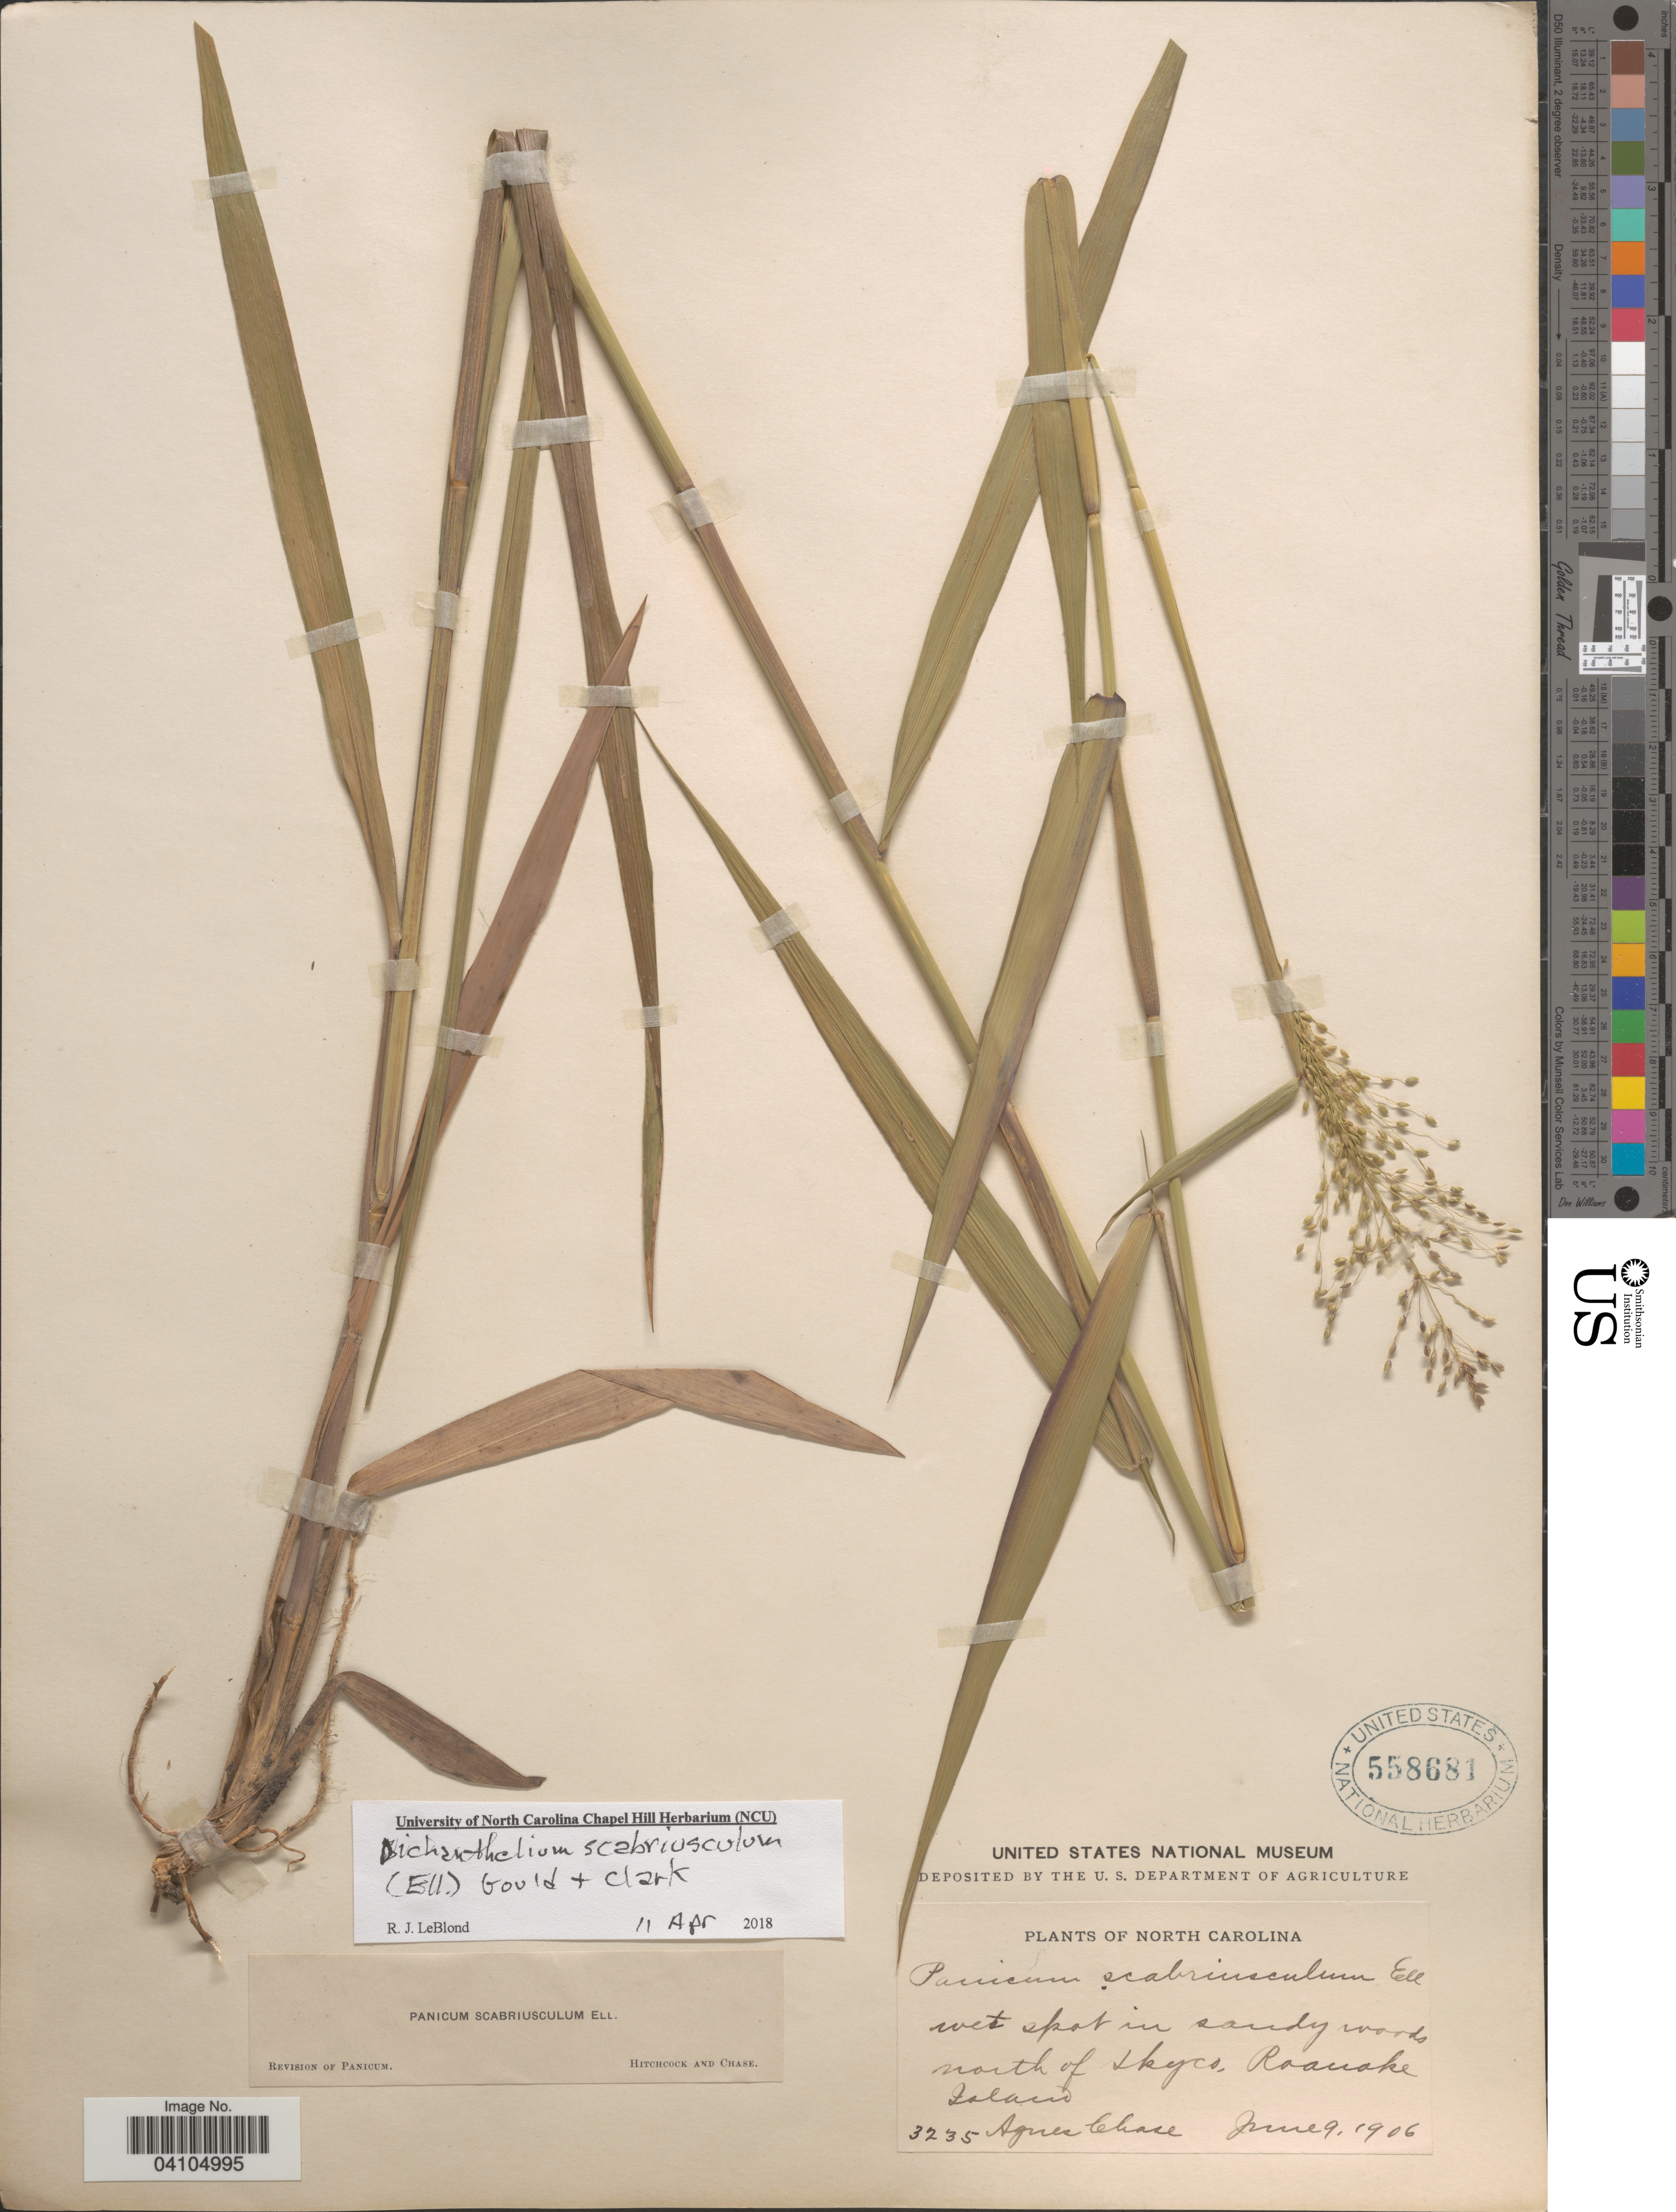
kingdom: Plantae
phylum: Tracheophyta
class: Liliopsida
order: Poales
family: Poaceae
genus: Dichanthelium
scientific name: Dichanthelium scabriusculum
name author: (Elliott) Gould & C.A. Clark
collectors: A. Chase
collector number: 3235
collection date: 1906-06-09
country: United States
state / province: North Carolina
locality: North of Skyco, Roanoke Island.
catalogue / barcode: US 558681